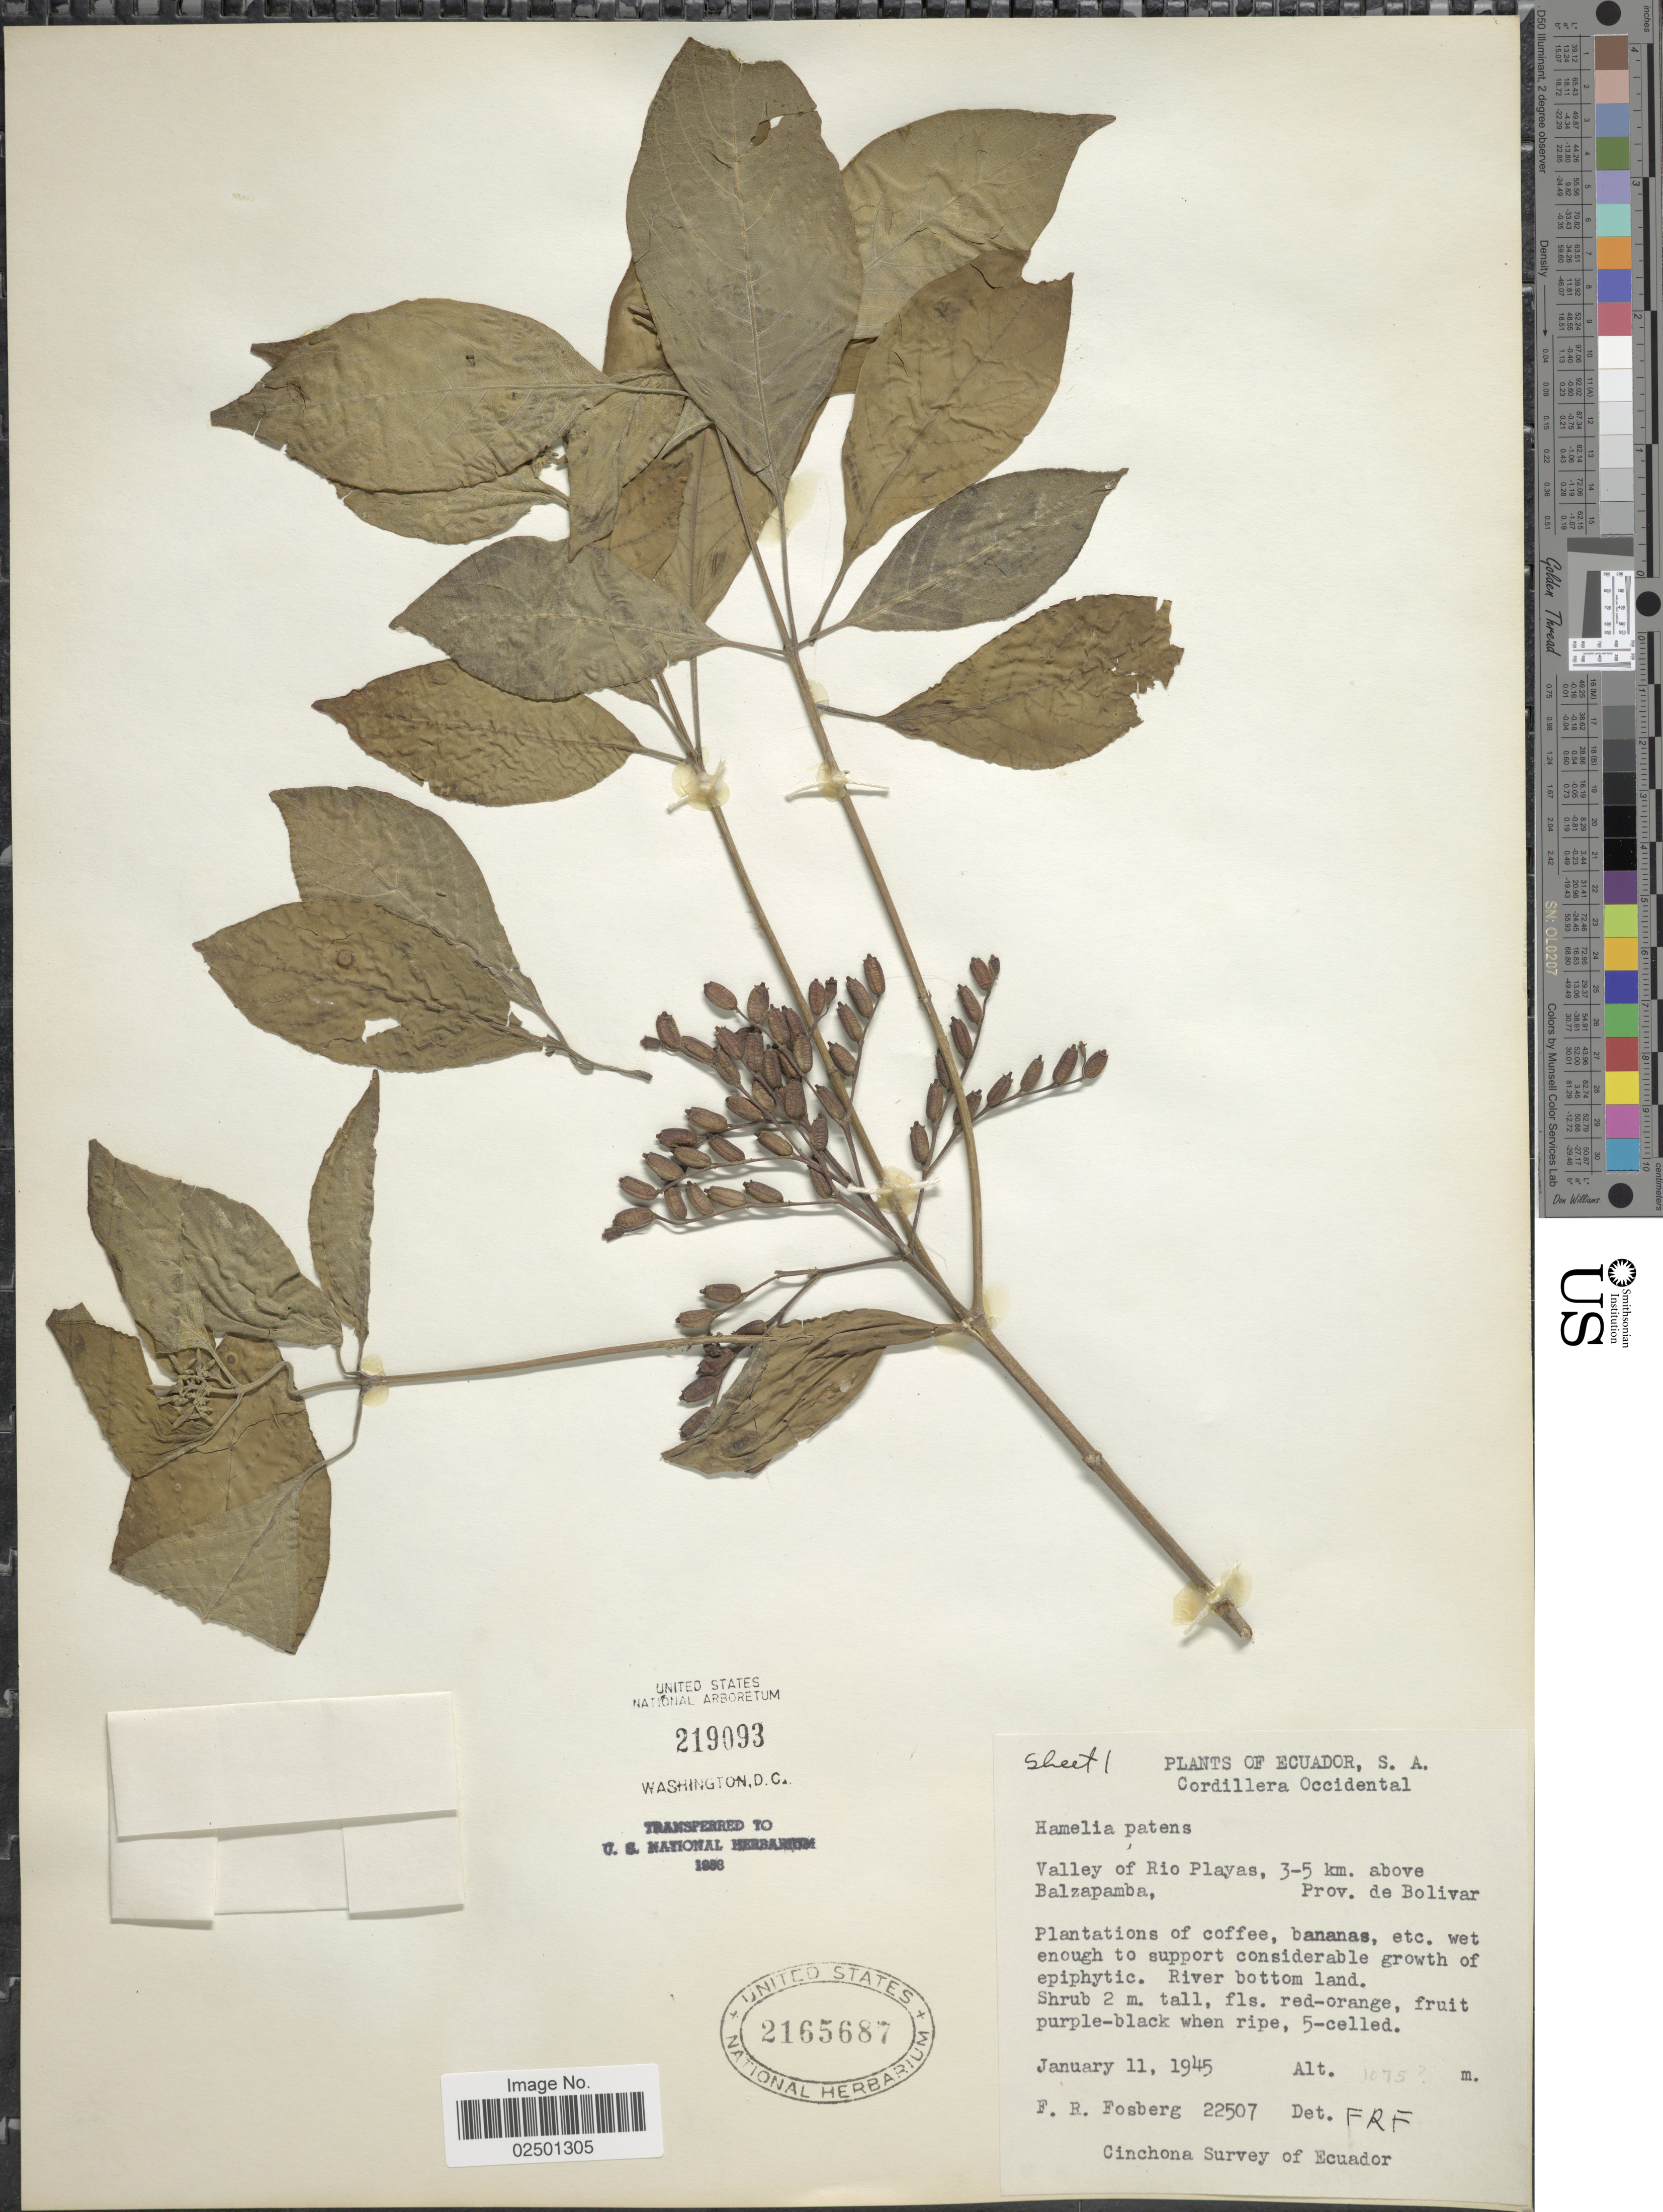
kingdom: Plantae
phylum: Tracheophyta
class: Magnoliopsida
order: Gentianales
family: Rubiaceae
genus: Hamelia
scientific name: Hamelia patens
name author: Jacq.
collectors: F. R. Fosberg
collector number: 22507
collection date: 1945-01-11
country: Ecuador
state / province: Bolívar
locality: Cordilerra Occidental. Valley of Rio Playas, 3-5 km. above Balzapamba.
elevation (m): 1075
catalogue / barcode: US 2165687